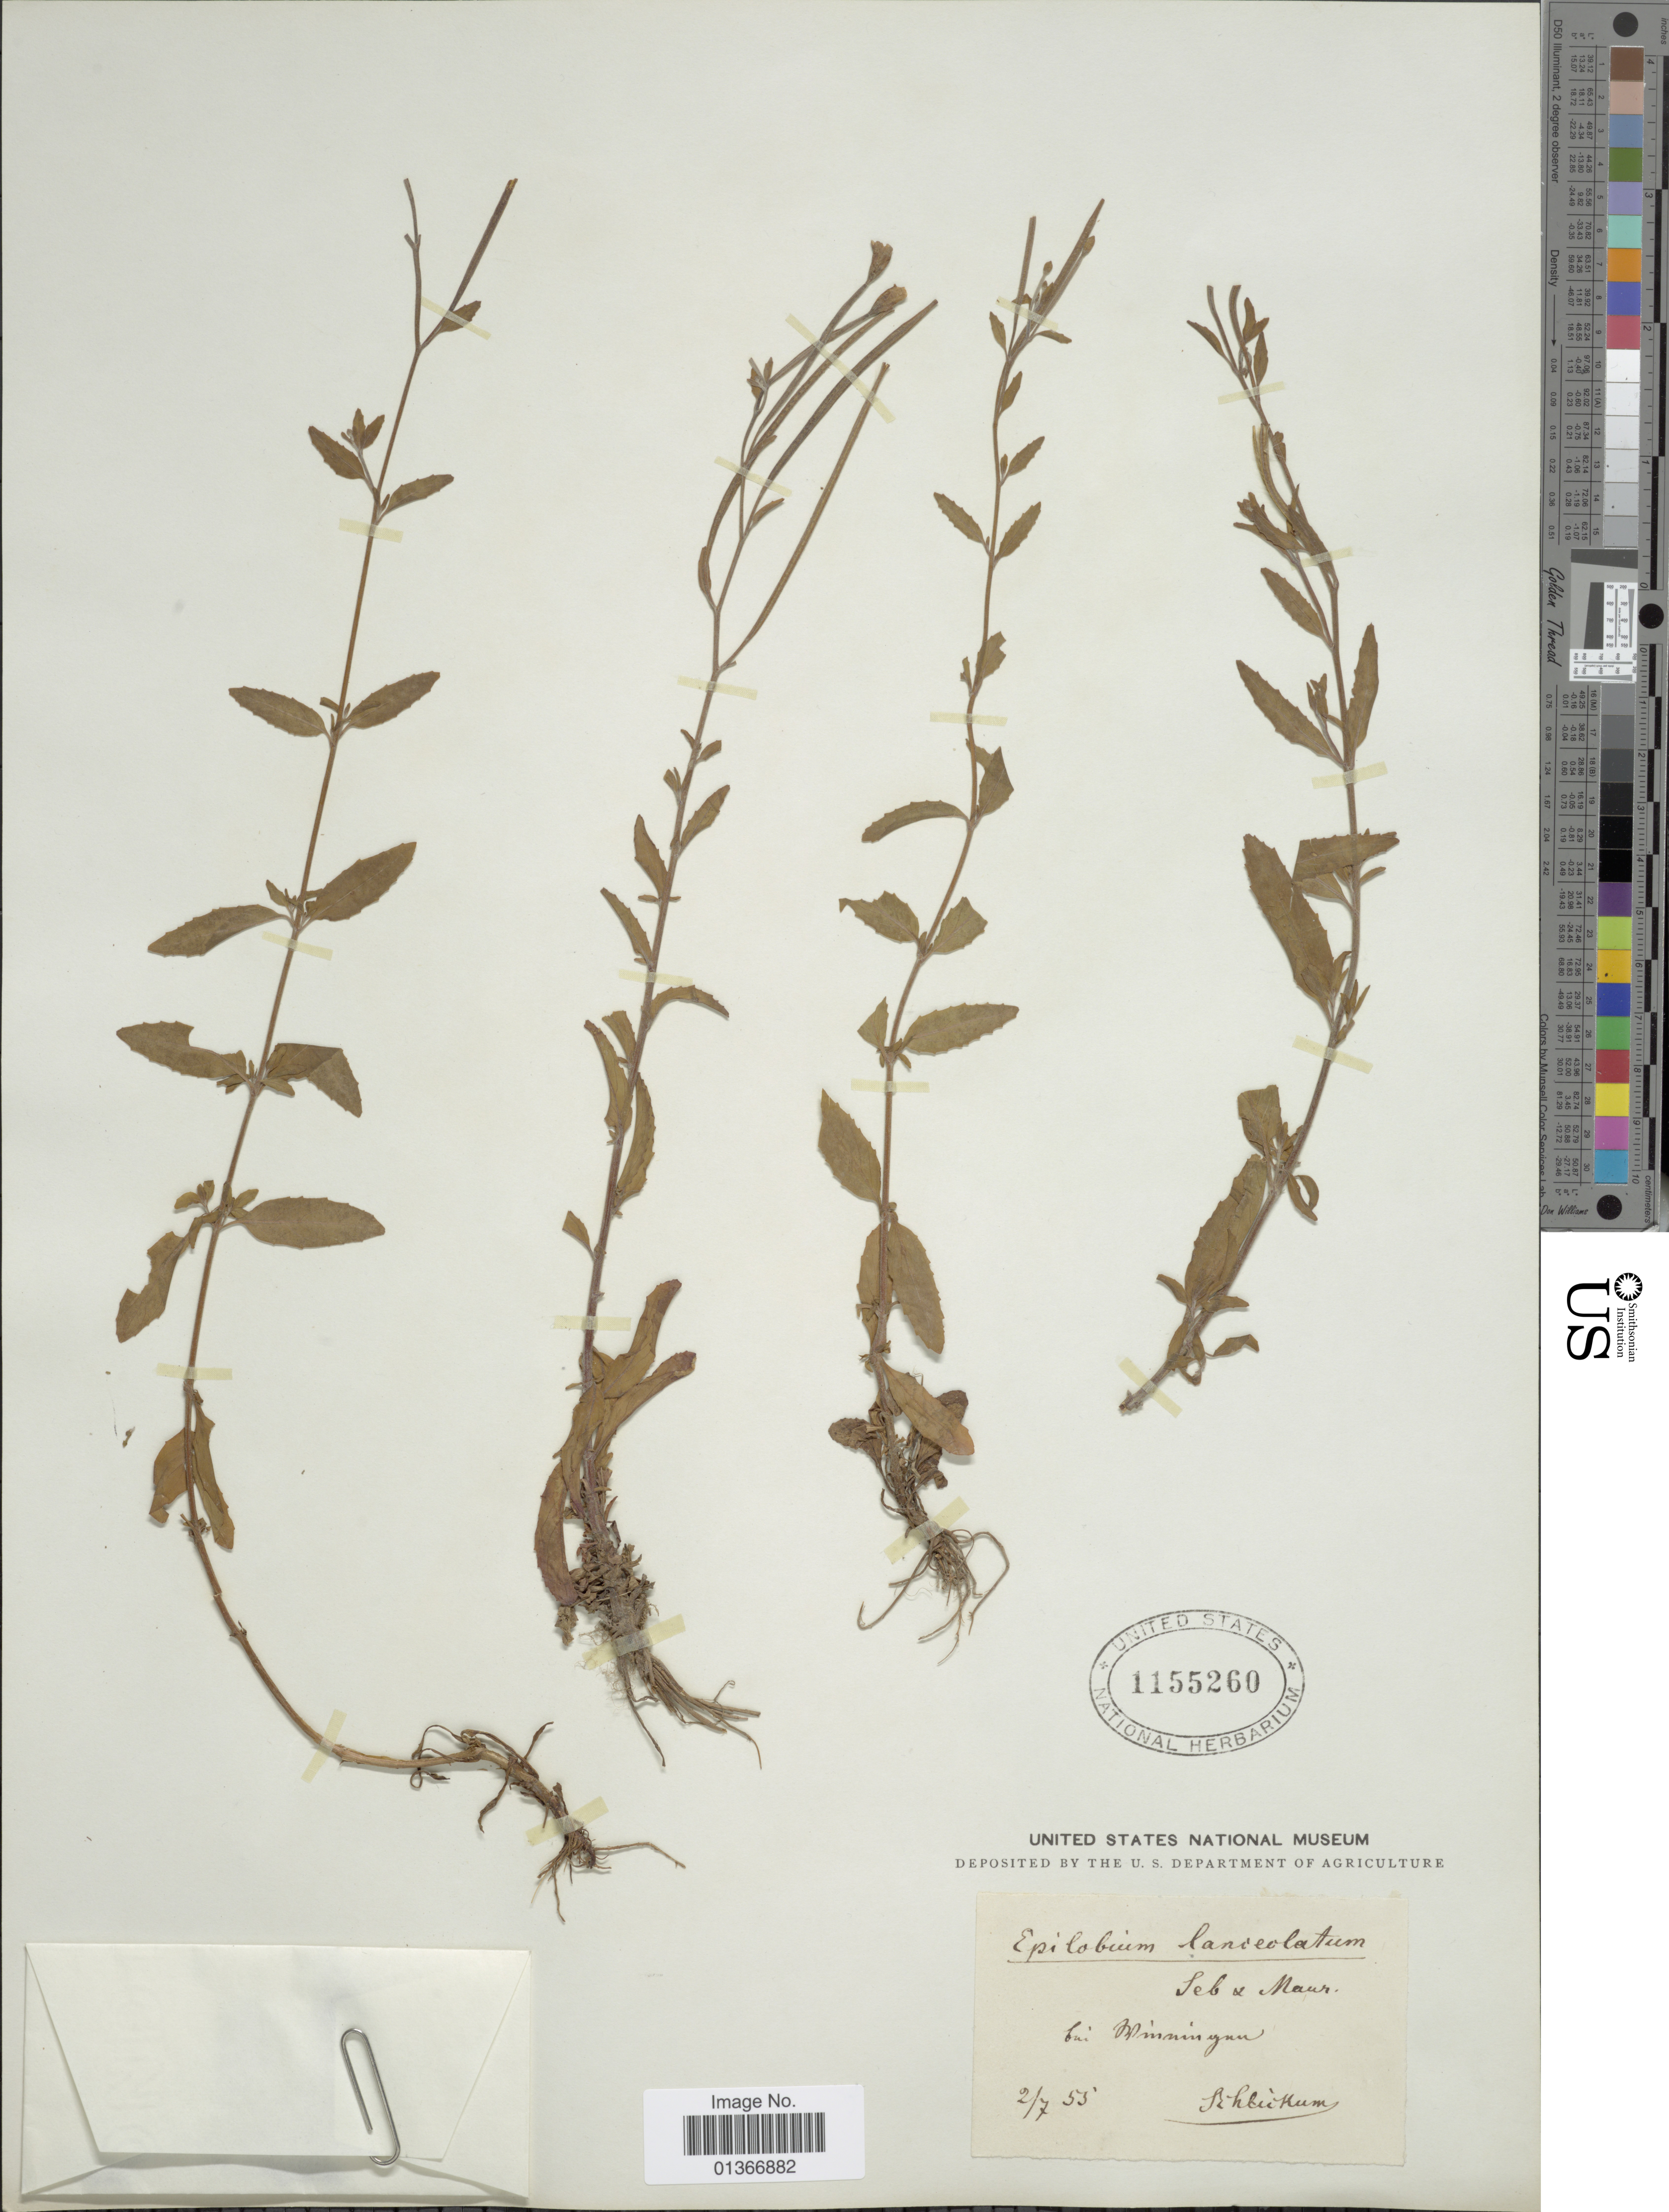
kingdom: Plantae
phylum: Tracheophyta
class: Magnoliopsida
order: Myrtales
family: Onagraceae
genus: Epilobium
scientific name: Epilobium lanceolatum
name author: Sebast. & Mauri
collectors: -. Schlickum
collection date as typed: Transcribed d/m/y: 2/7/55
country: Germany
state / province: Rhineland-Palatinate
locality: Bei Winningen.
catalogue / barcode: US 1155260